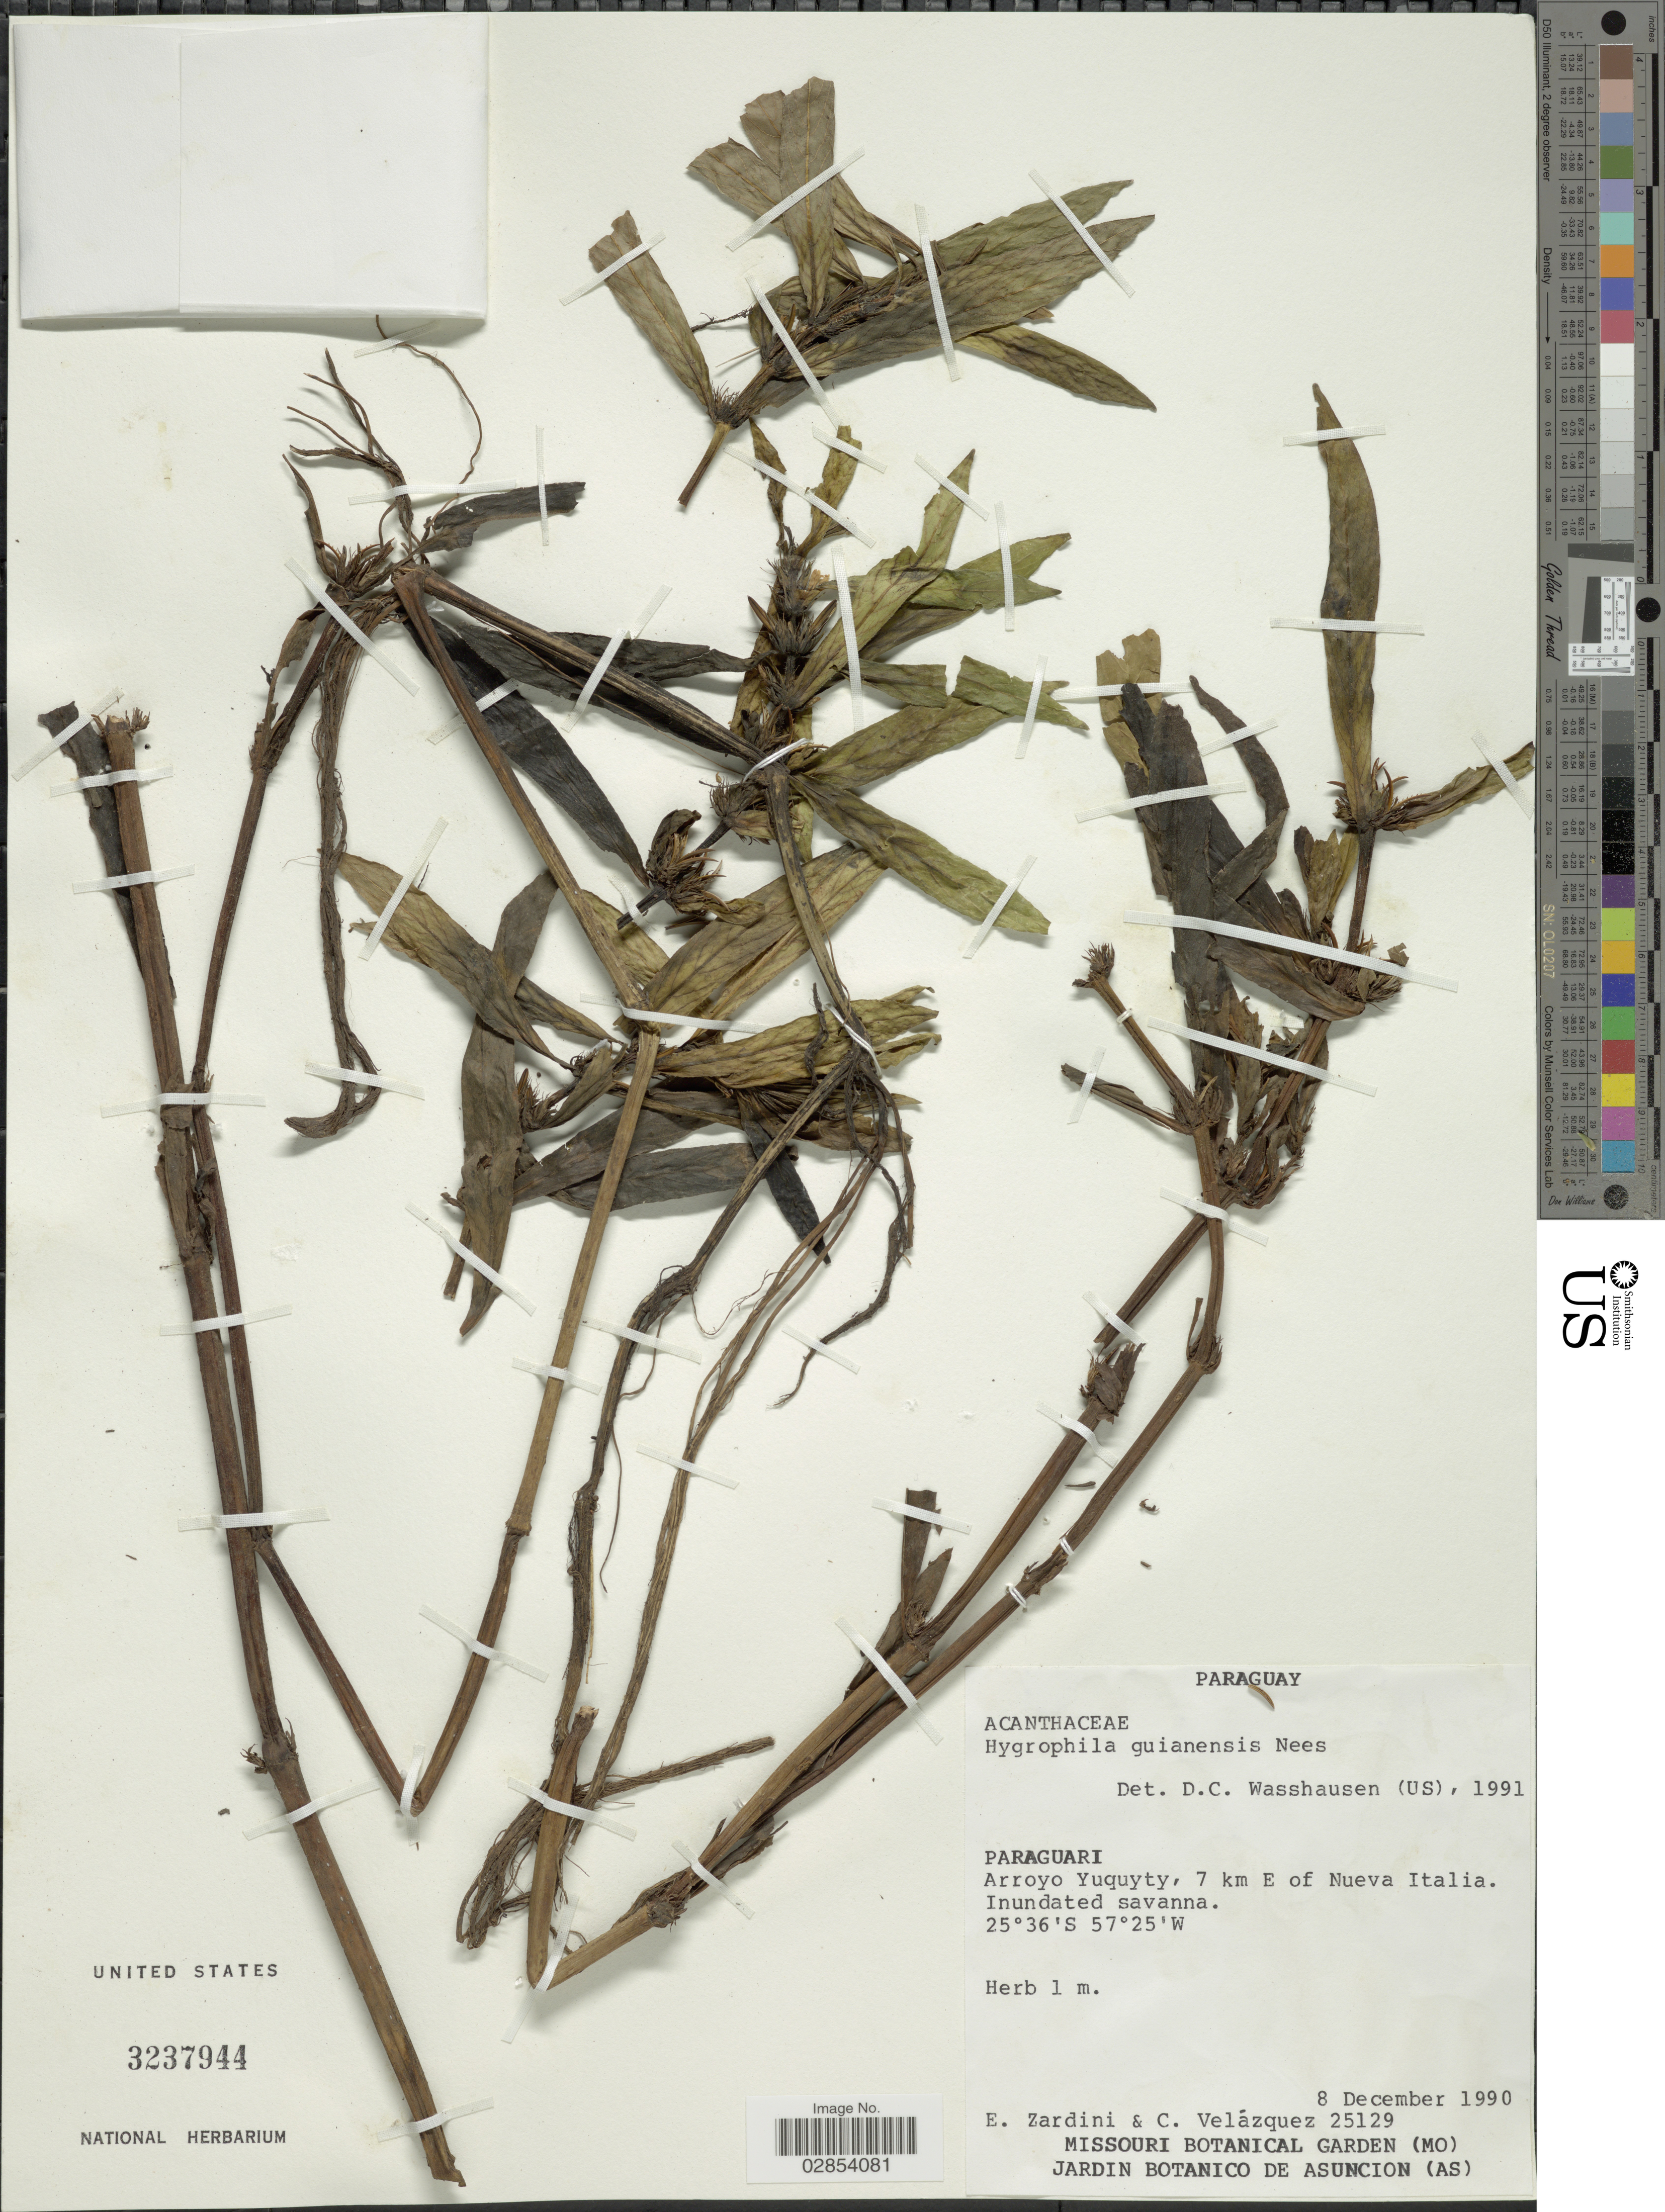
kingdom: Plantae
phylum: Tracheophyta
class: Magnoliopsida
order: Lamiales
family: Acanthaceae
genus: Hygrophila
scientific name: Hygrophila costata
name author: Nees & T. Nees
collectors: E. M. Zardini & C. Velázquez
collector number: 25129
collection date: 1990-12-08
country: Paraguay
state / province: Paraguari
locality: Arroyo Yuquyty, 7 km E of Nueva Italia.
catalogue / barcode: US 3237944